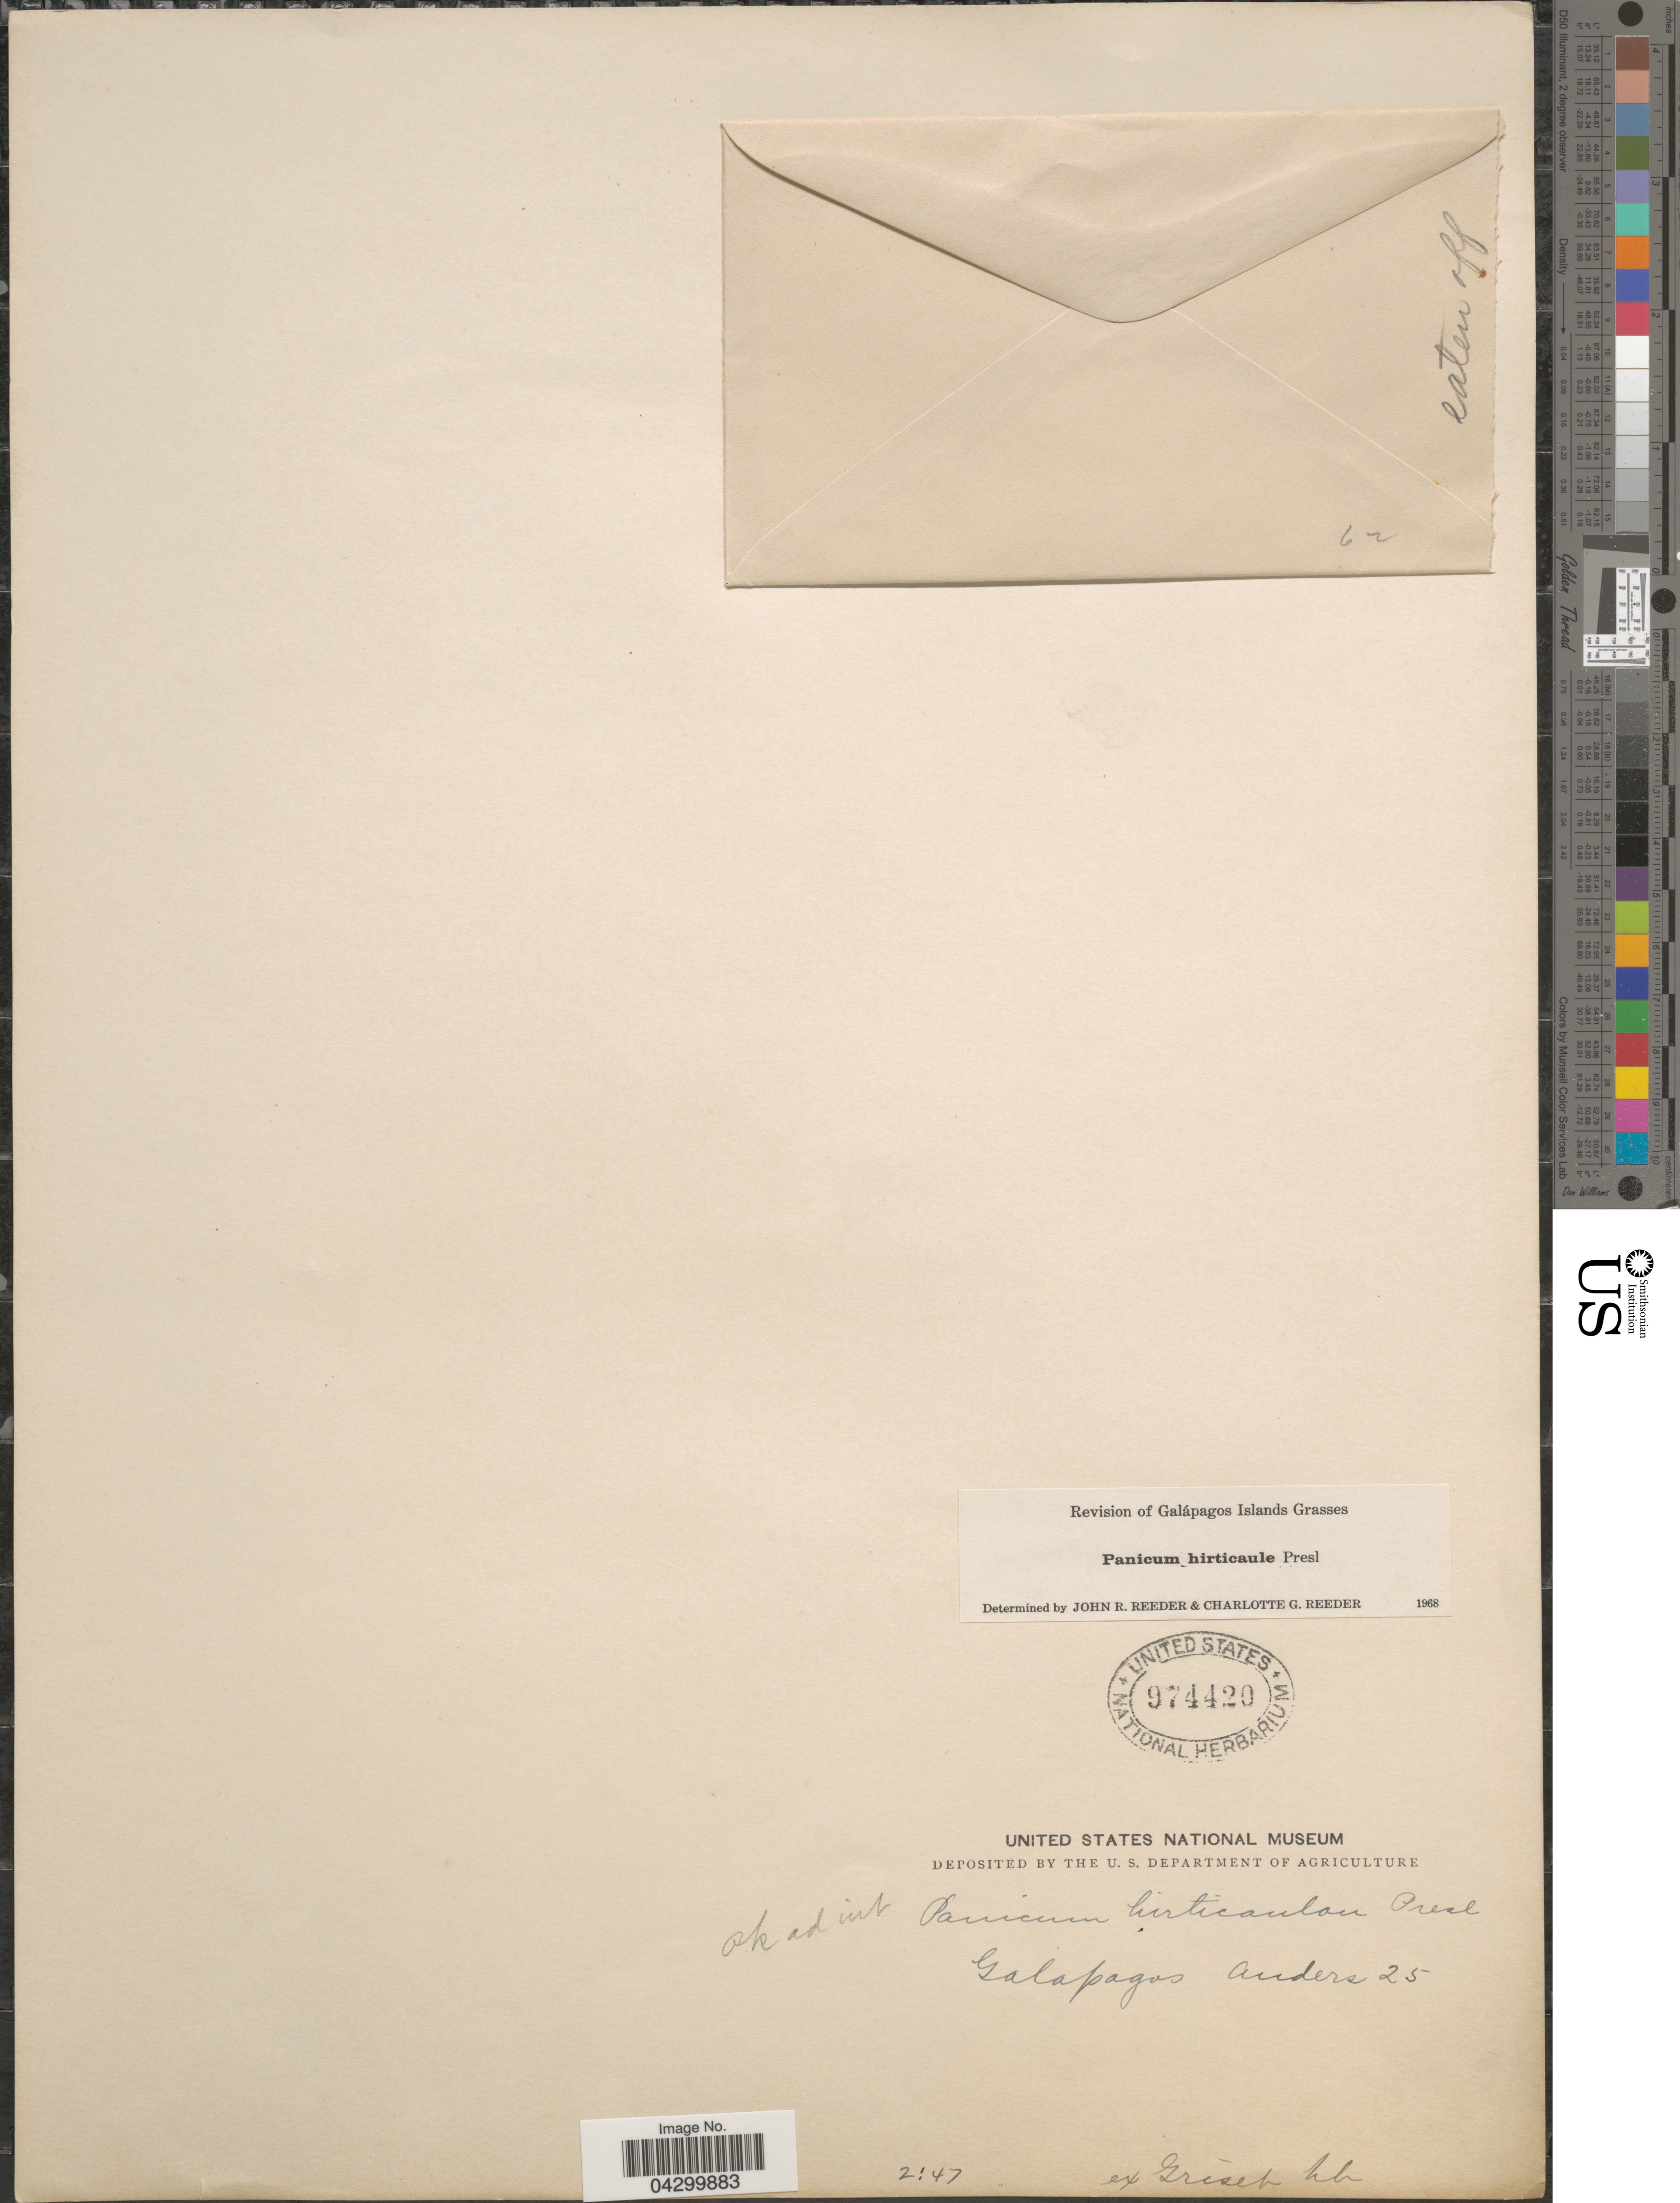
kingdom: Plantae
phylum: Tracheophyta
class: Liliopsida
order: Poales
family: Poaceae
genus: Panicum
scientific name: Panicum hirticaule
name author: J. Presl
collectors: Anders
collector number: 25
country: Ecuador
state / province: Colón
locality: Galapagos.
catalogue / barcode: US 974420